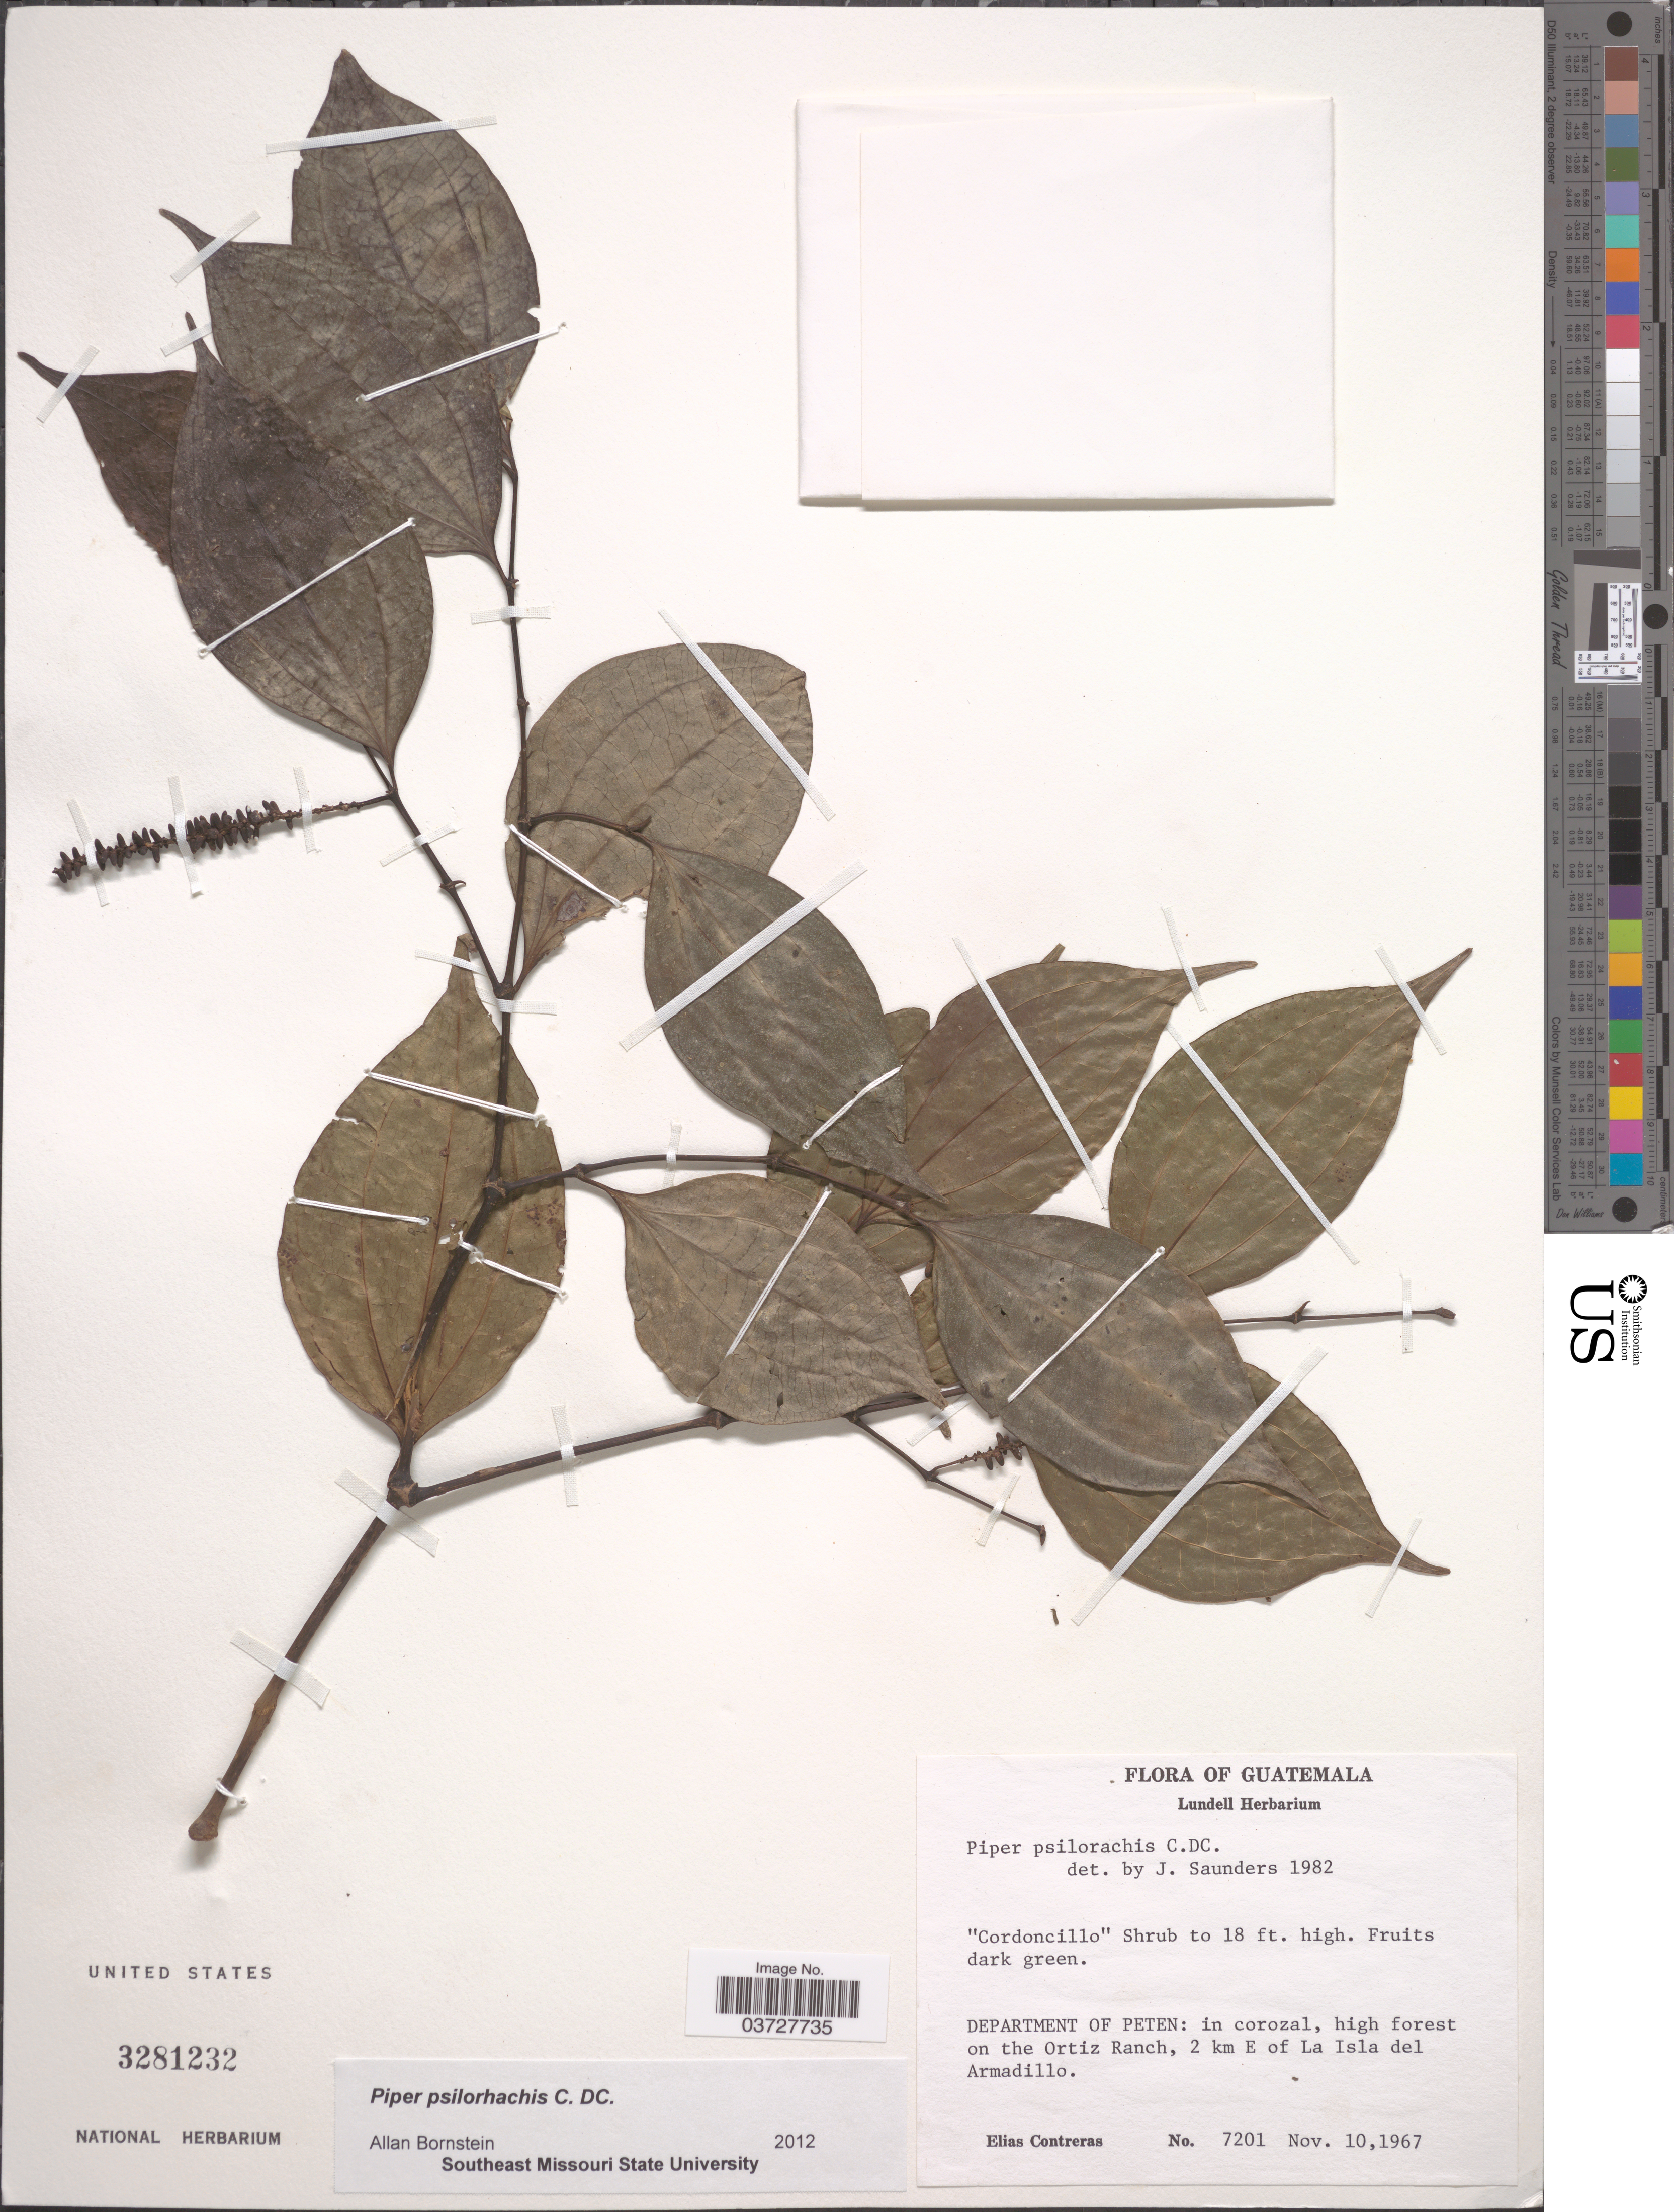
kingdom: Plantae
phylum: Tracheophyta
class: Magnoliopsida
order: Piperales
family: Piperaceae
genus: Piper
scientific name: Piper psilorhachis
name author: C. DC.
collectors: E. Contreras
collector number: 7201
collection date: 1967-11-10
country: Guatemala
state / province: El Peten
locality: Department of Peten: in corozal, high forest on the Ortiz Ranch, 2 km E of La Isla del Armadillo.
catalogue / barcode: US 3281232